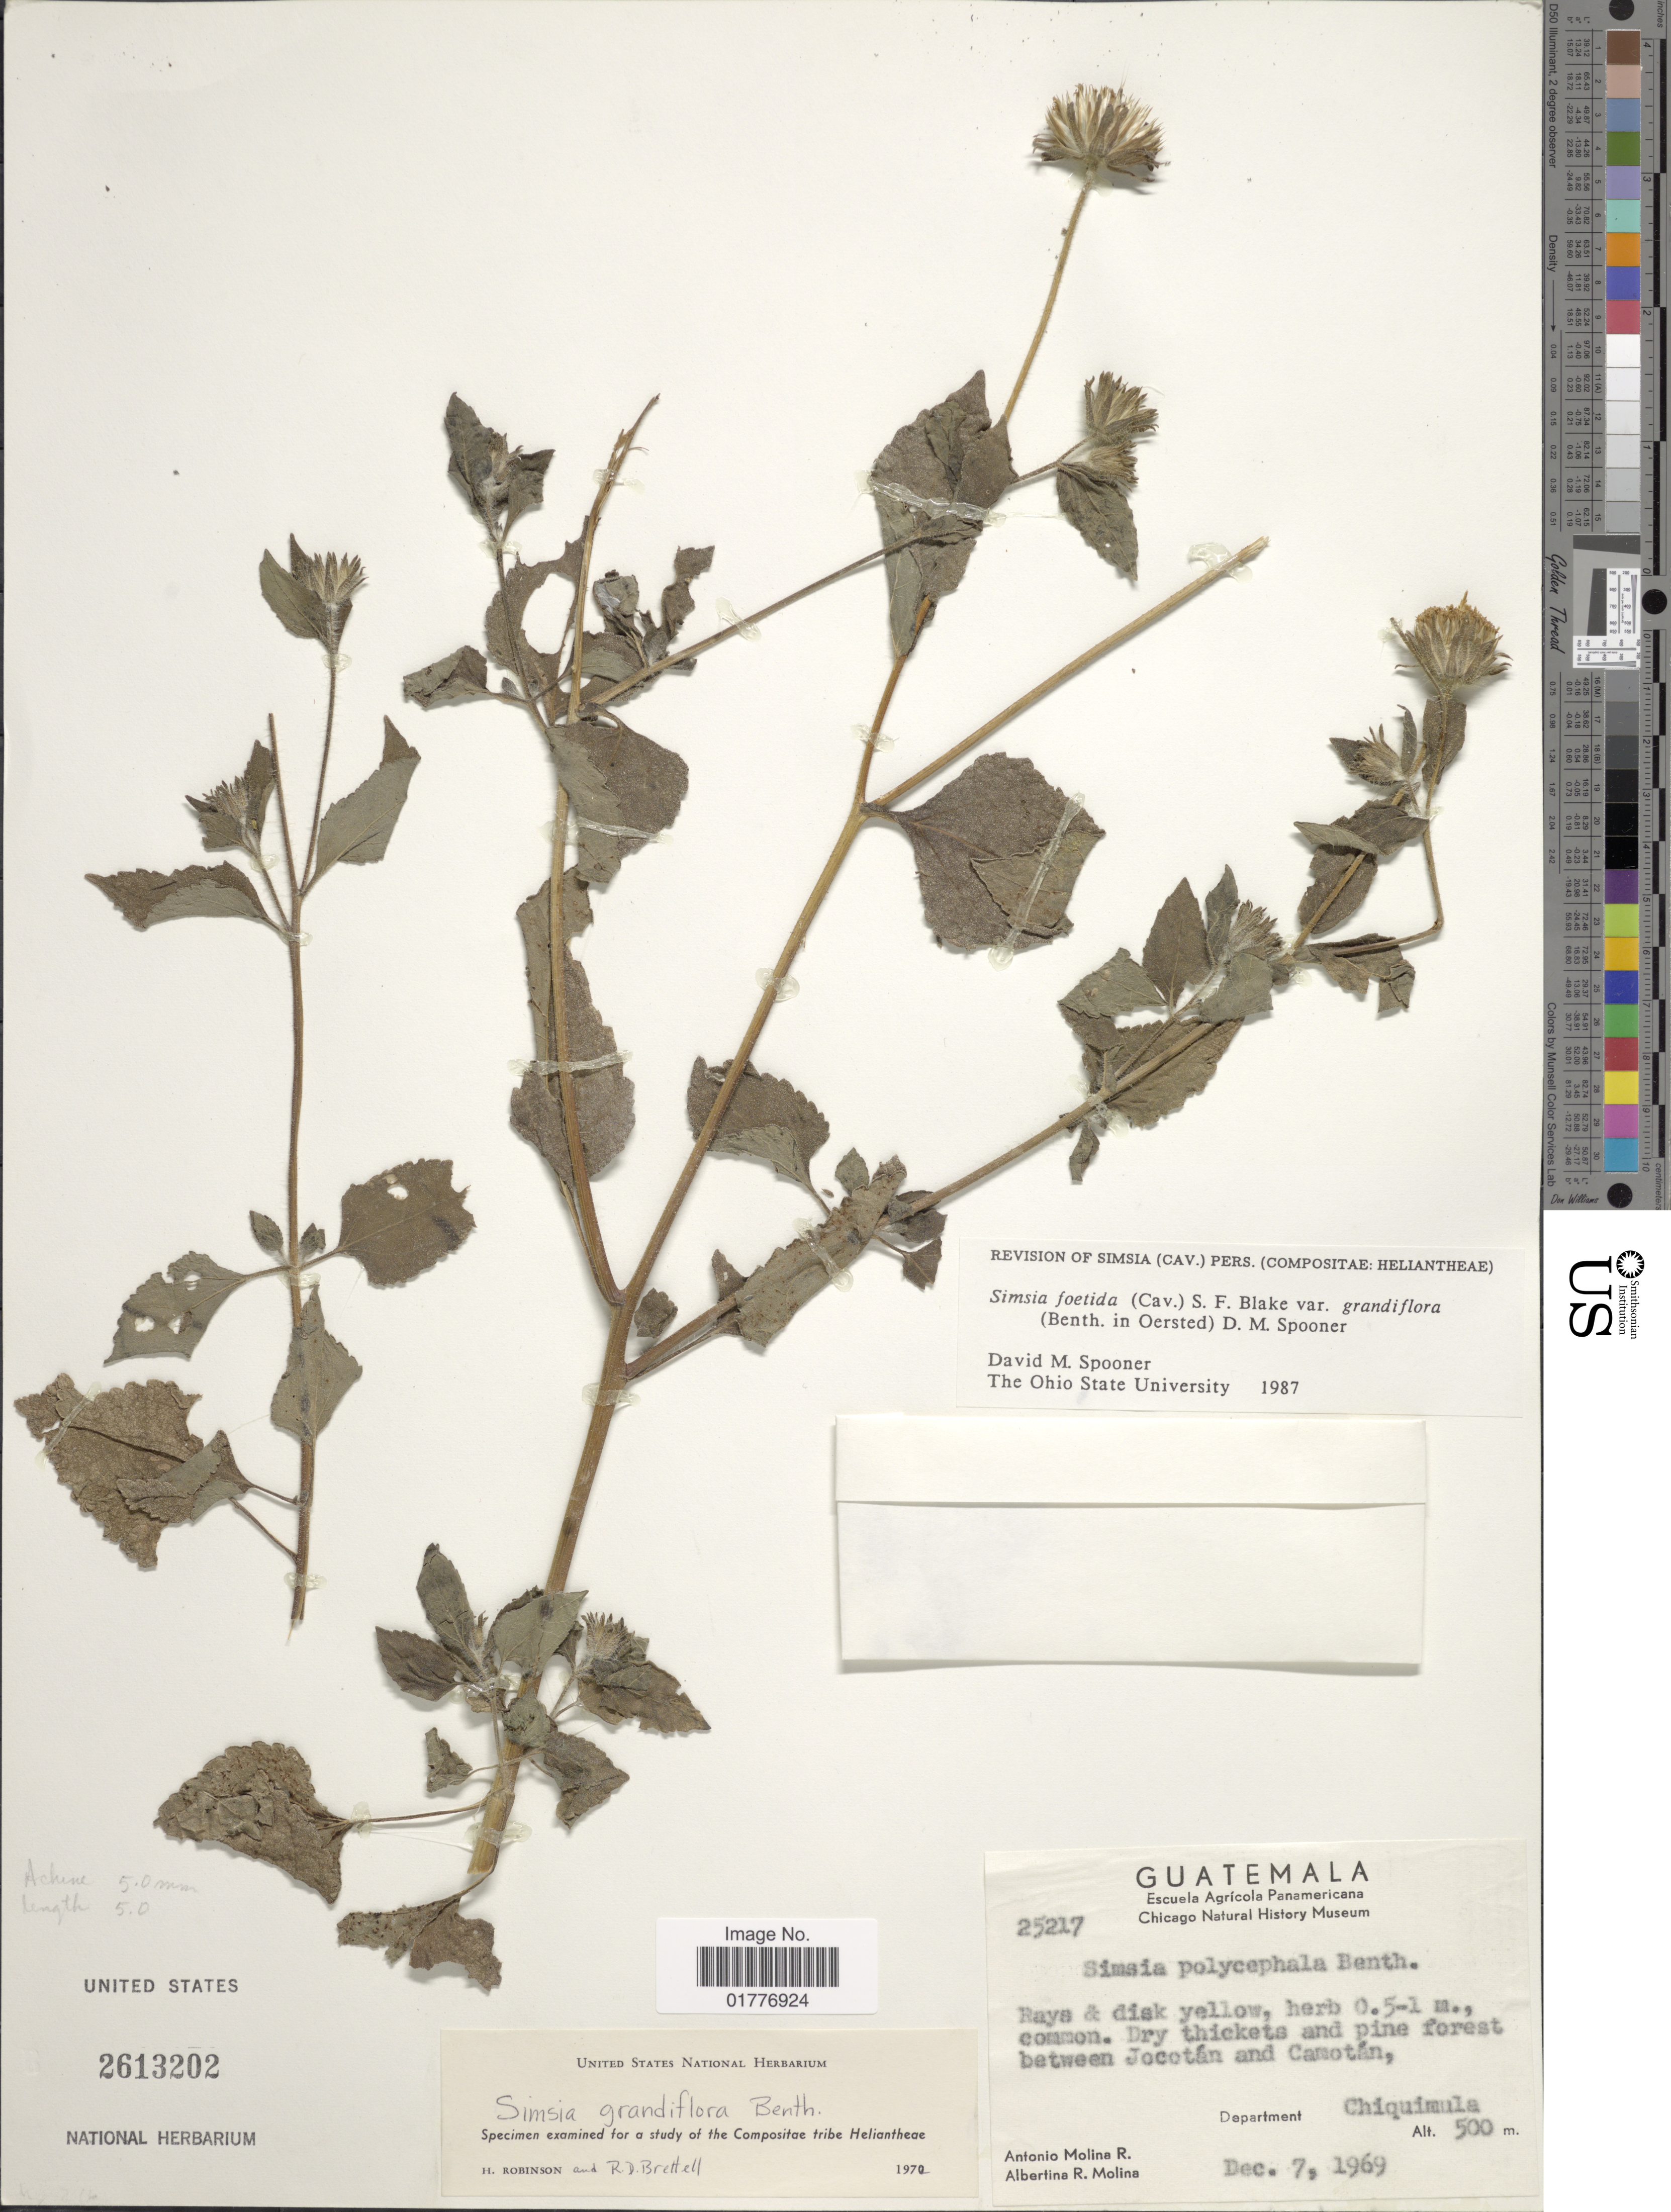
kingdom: Plantae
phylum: Tracheophyta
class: Magnoliopsida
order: Asterales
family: Asteraceae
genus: Simsia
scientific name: Simsia foetida var. grandiflora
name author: (Benth.) D.M. Spooner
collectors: A. Molina R. & A. R. Molina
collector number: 25217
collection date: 1969-12-07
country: Guatemala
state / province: Chiquimula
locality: Dry thickets and pine forest between Jocotan and Camotan, Department Chiquimula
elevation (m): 500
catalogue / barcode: US 2613202